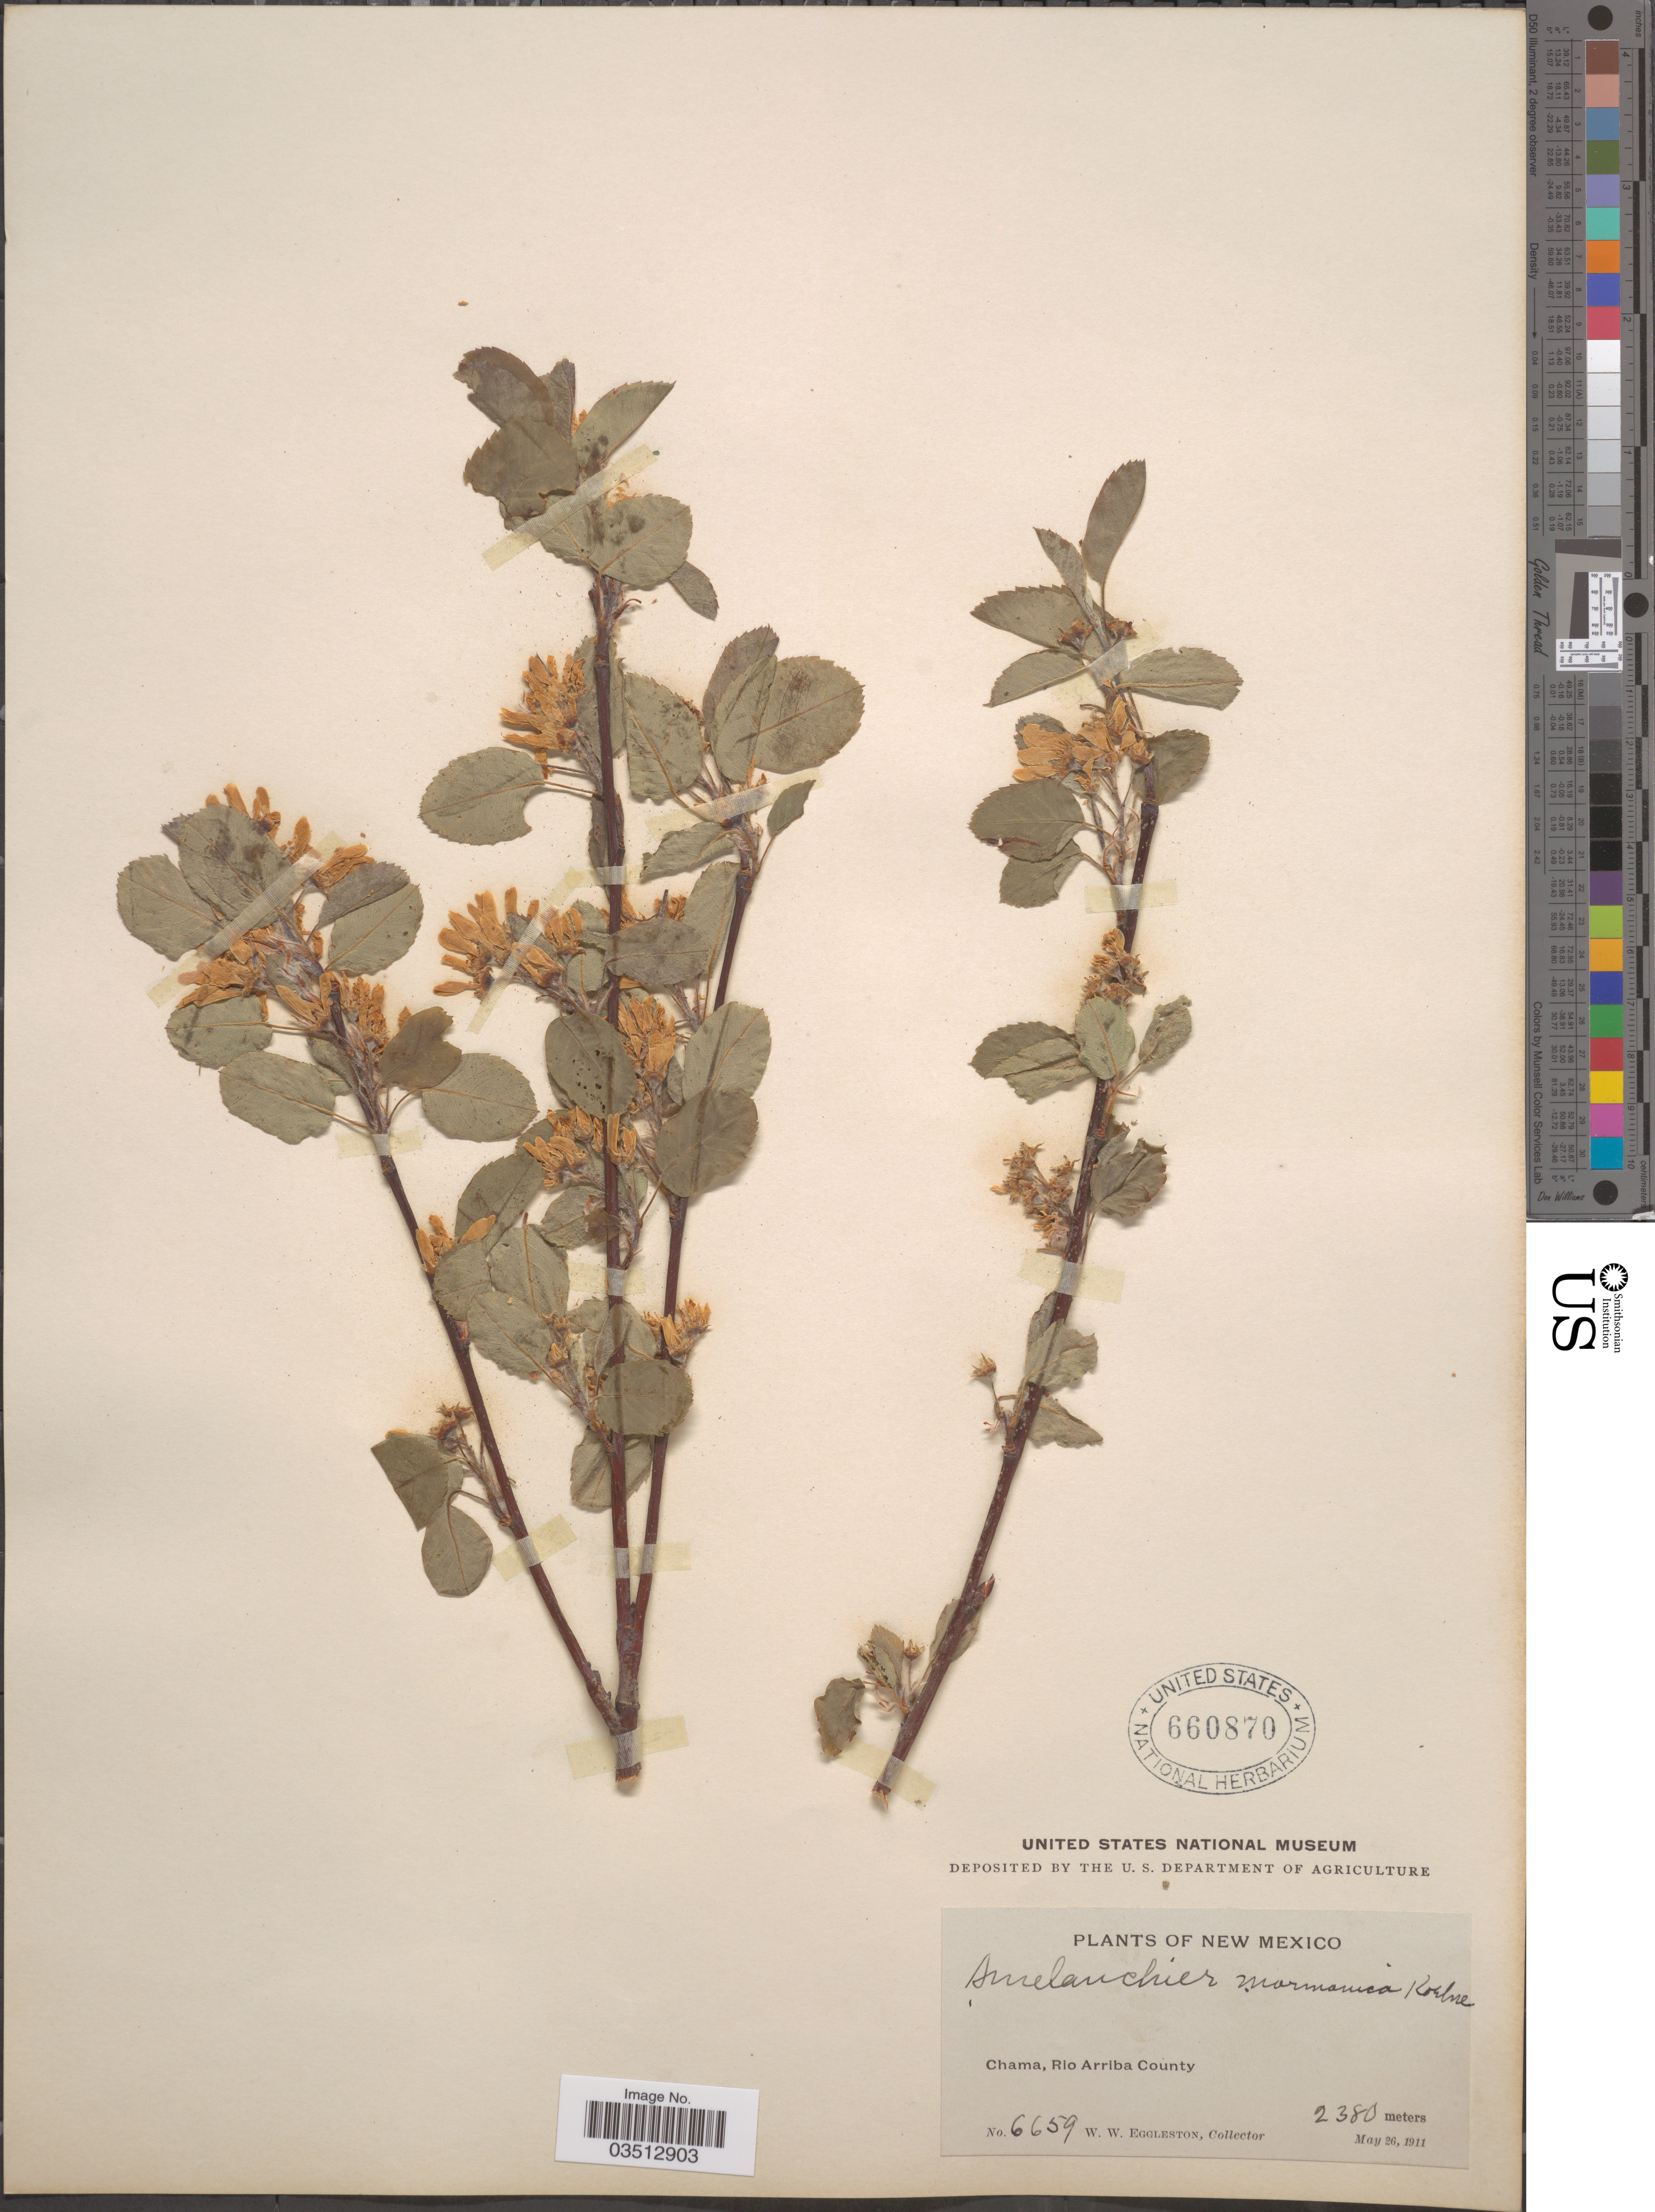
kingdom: Plantae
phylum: Tracheophyta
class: Magnoliopsida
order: Rosales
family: Rosaceae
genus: Amelanchier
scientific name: Amelanchier sp.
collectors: W. W. Eggleston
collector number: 6659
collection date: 1911-05-26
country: United States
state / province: New Mexico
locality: Chama, Rio Arriba County.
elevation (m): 2380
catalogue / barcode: US 660870